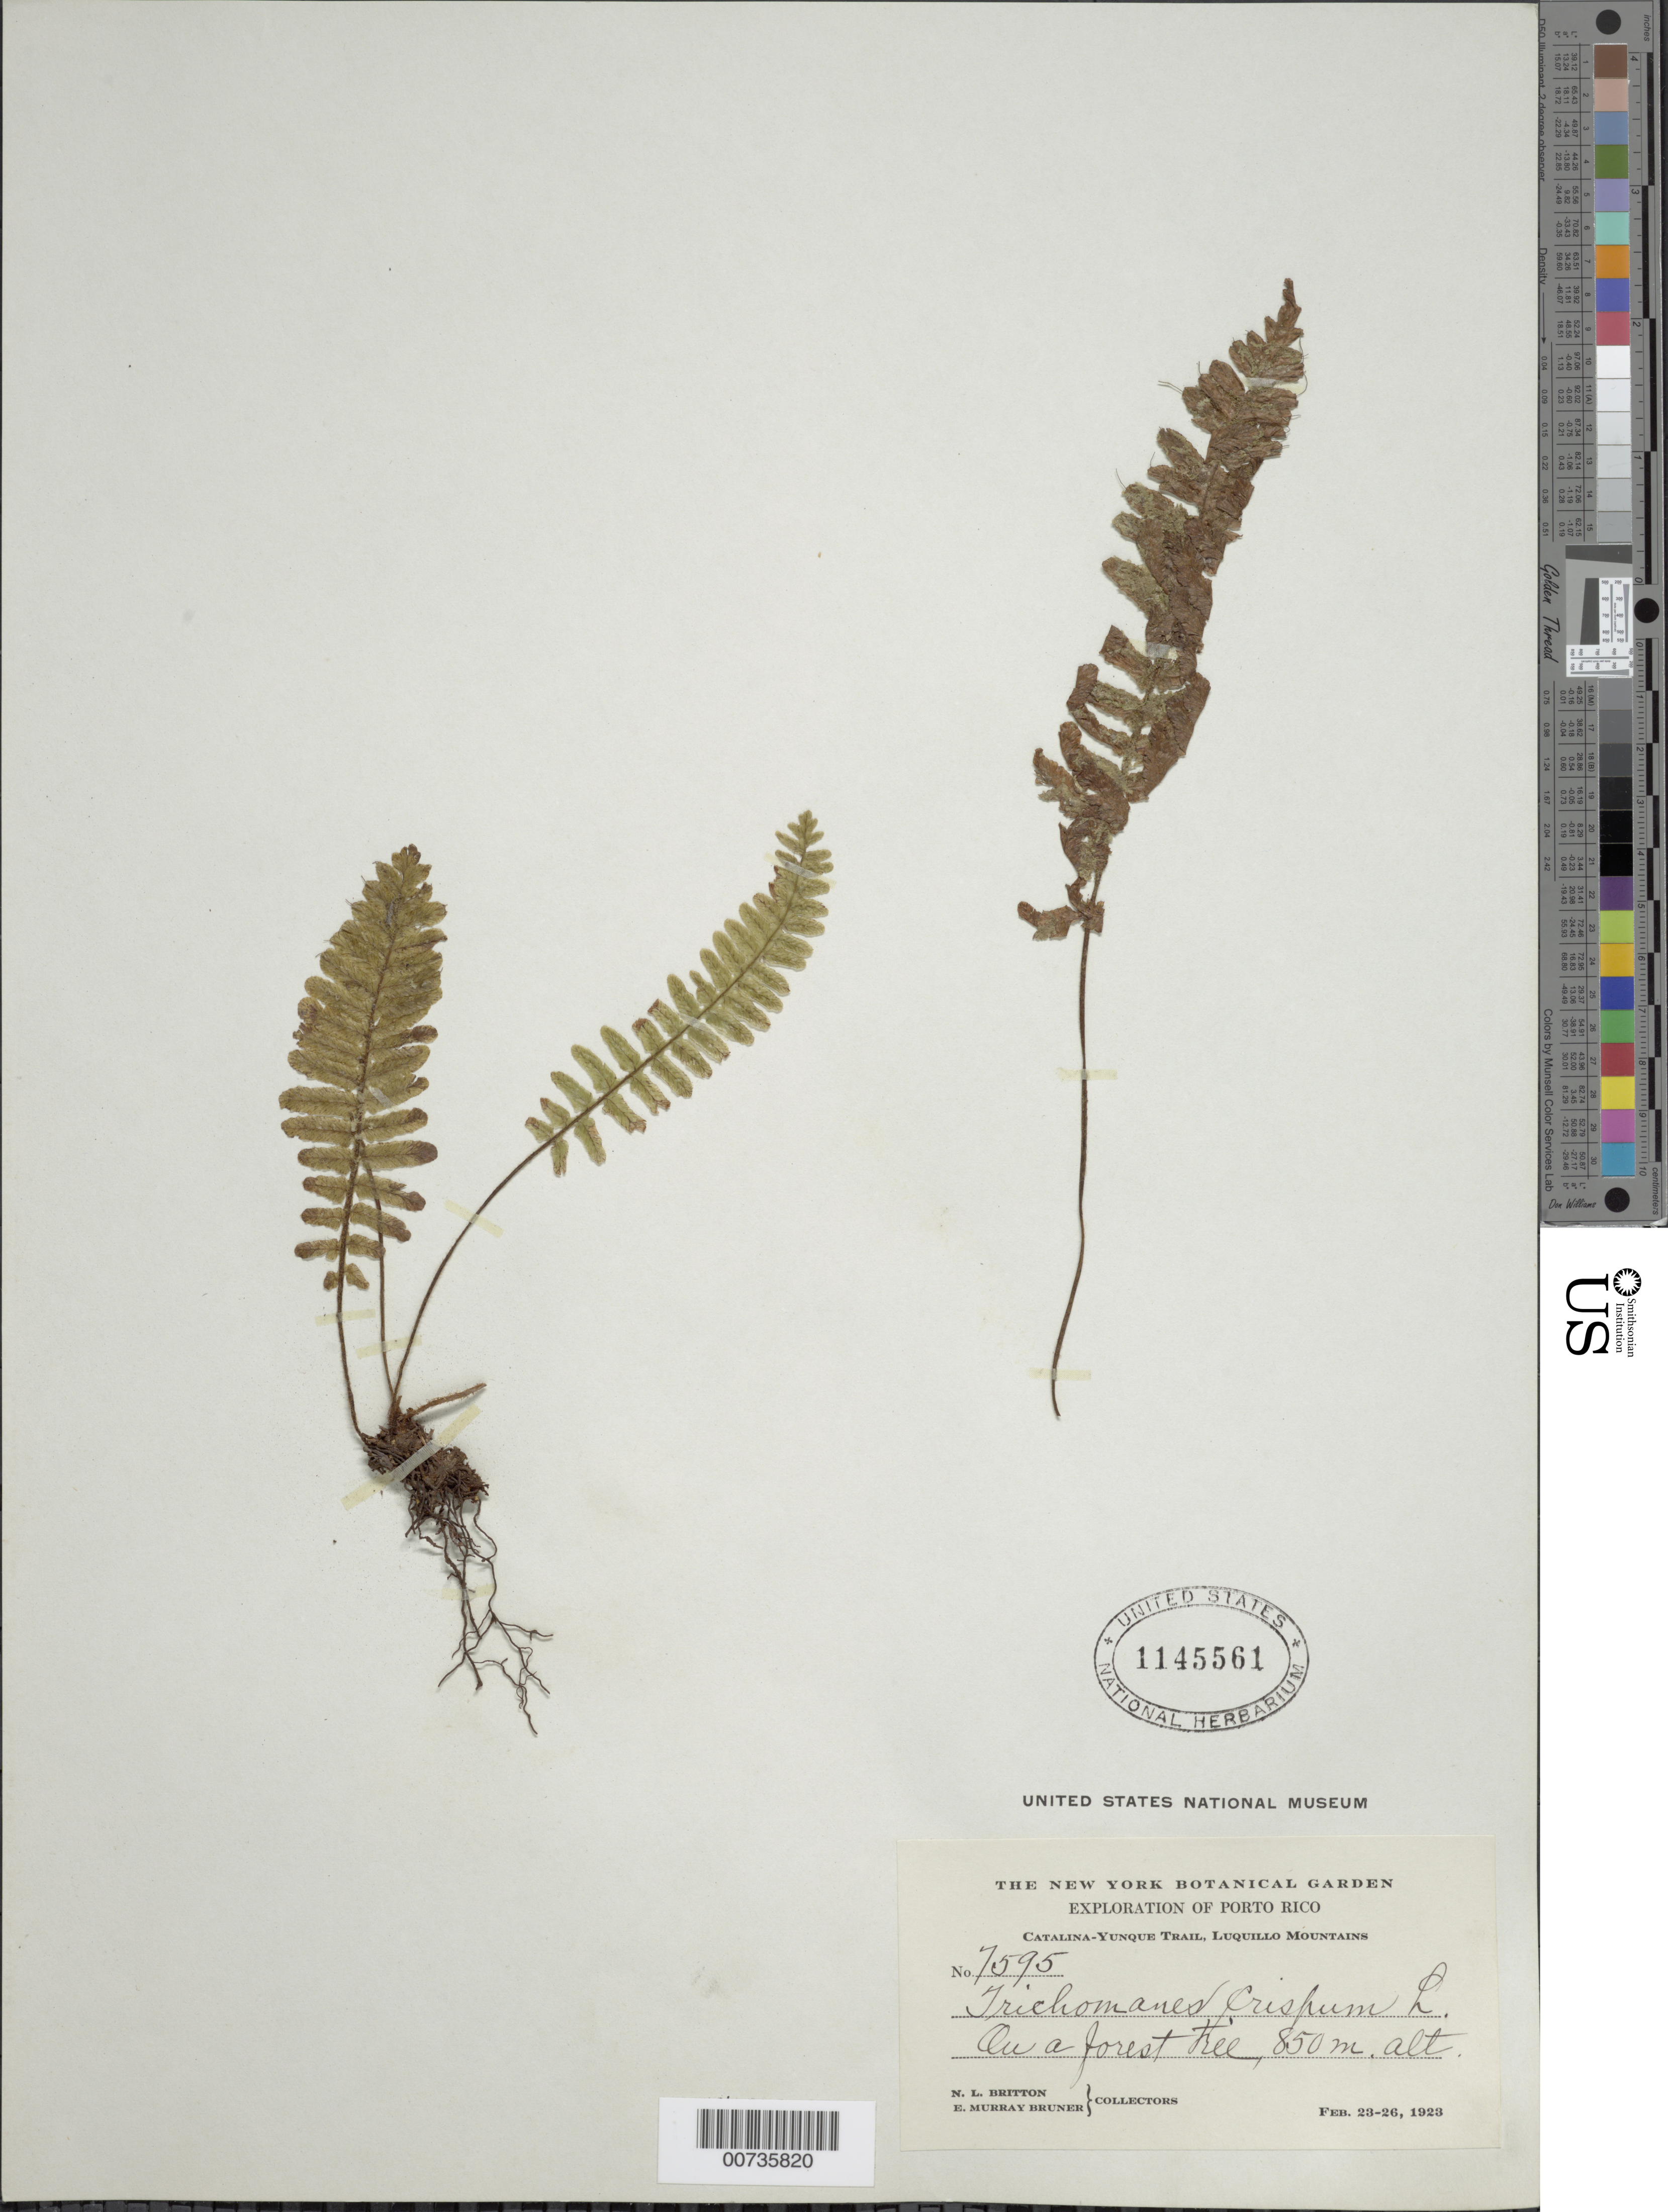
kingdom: Plantae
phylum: Tracheophyta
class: Polypodiopsida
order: Hymenophyllales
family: Hymenophyllaceae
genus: Trichomanes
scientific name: Trichomanes crispum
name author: L.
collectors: N. Britton & E. Murray Bruner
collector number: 7595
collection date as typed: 23 Feb 1923 to 26 Feb 1923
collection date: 1923-02-23/1923-02-26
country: Puerto Rico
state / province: Luquillo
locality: Catalina-Yunque Trail, Luquillo Mts.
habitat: On a forest tree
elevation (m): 850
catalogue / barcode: US 1145561